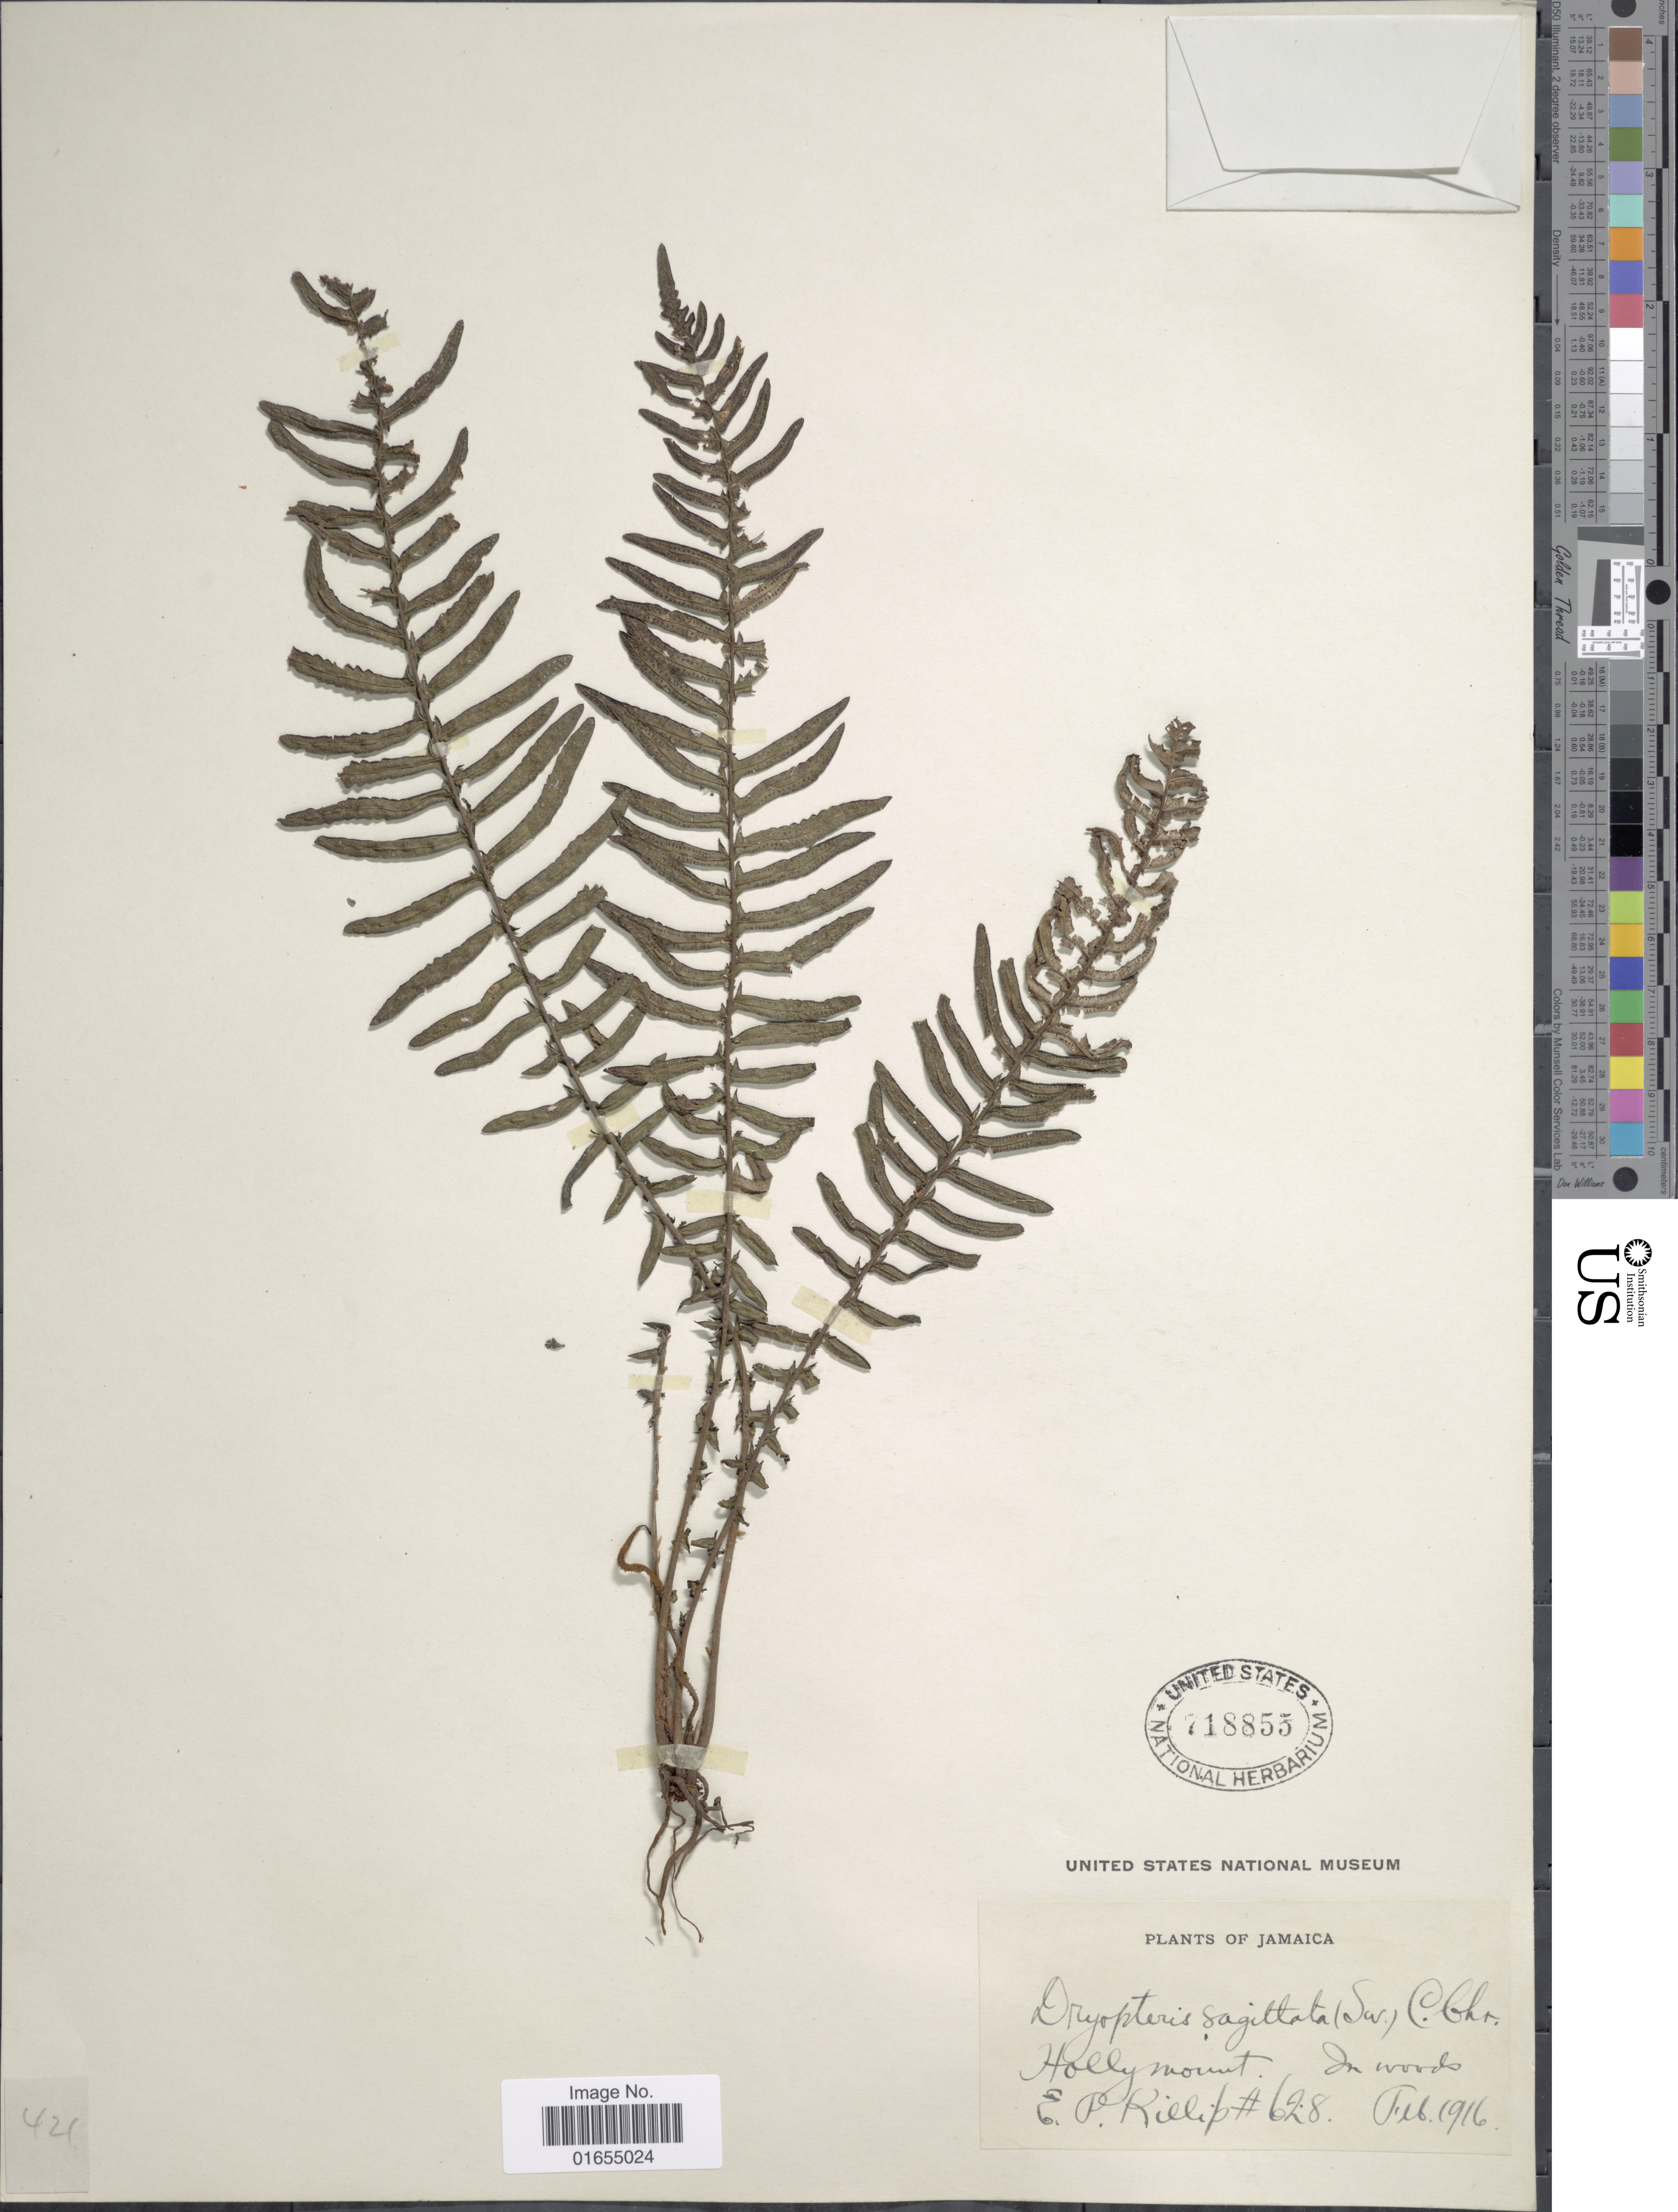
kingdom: Plantae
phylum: Tracheophyta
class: Polypodiopsida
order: Polypodiales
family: Thelypteridaceae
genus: Goniopteris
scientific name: Goniopteris sagittata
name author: (Sw.) Pic. Serm.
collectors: E. P. Killip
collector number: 628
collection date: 1916-02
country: Jamaica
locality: Hollymount, in woods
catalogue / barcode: US 718855